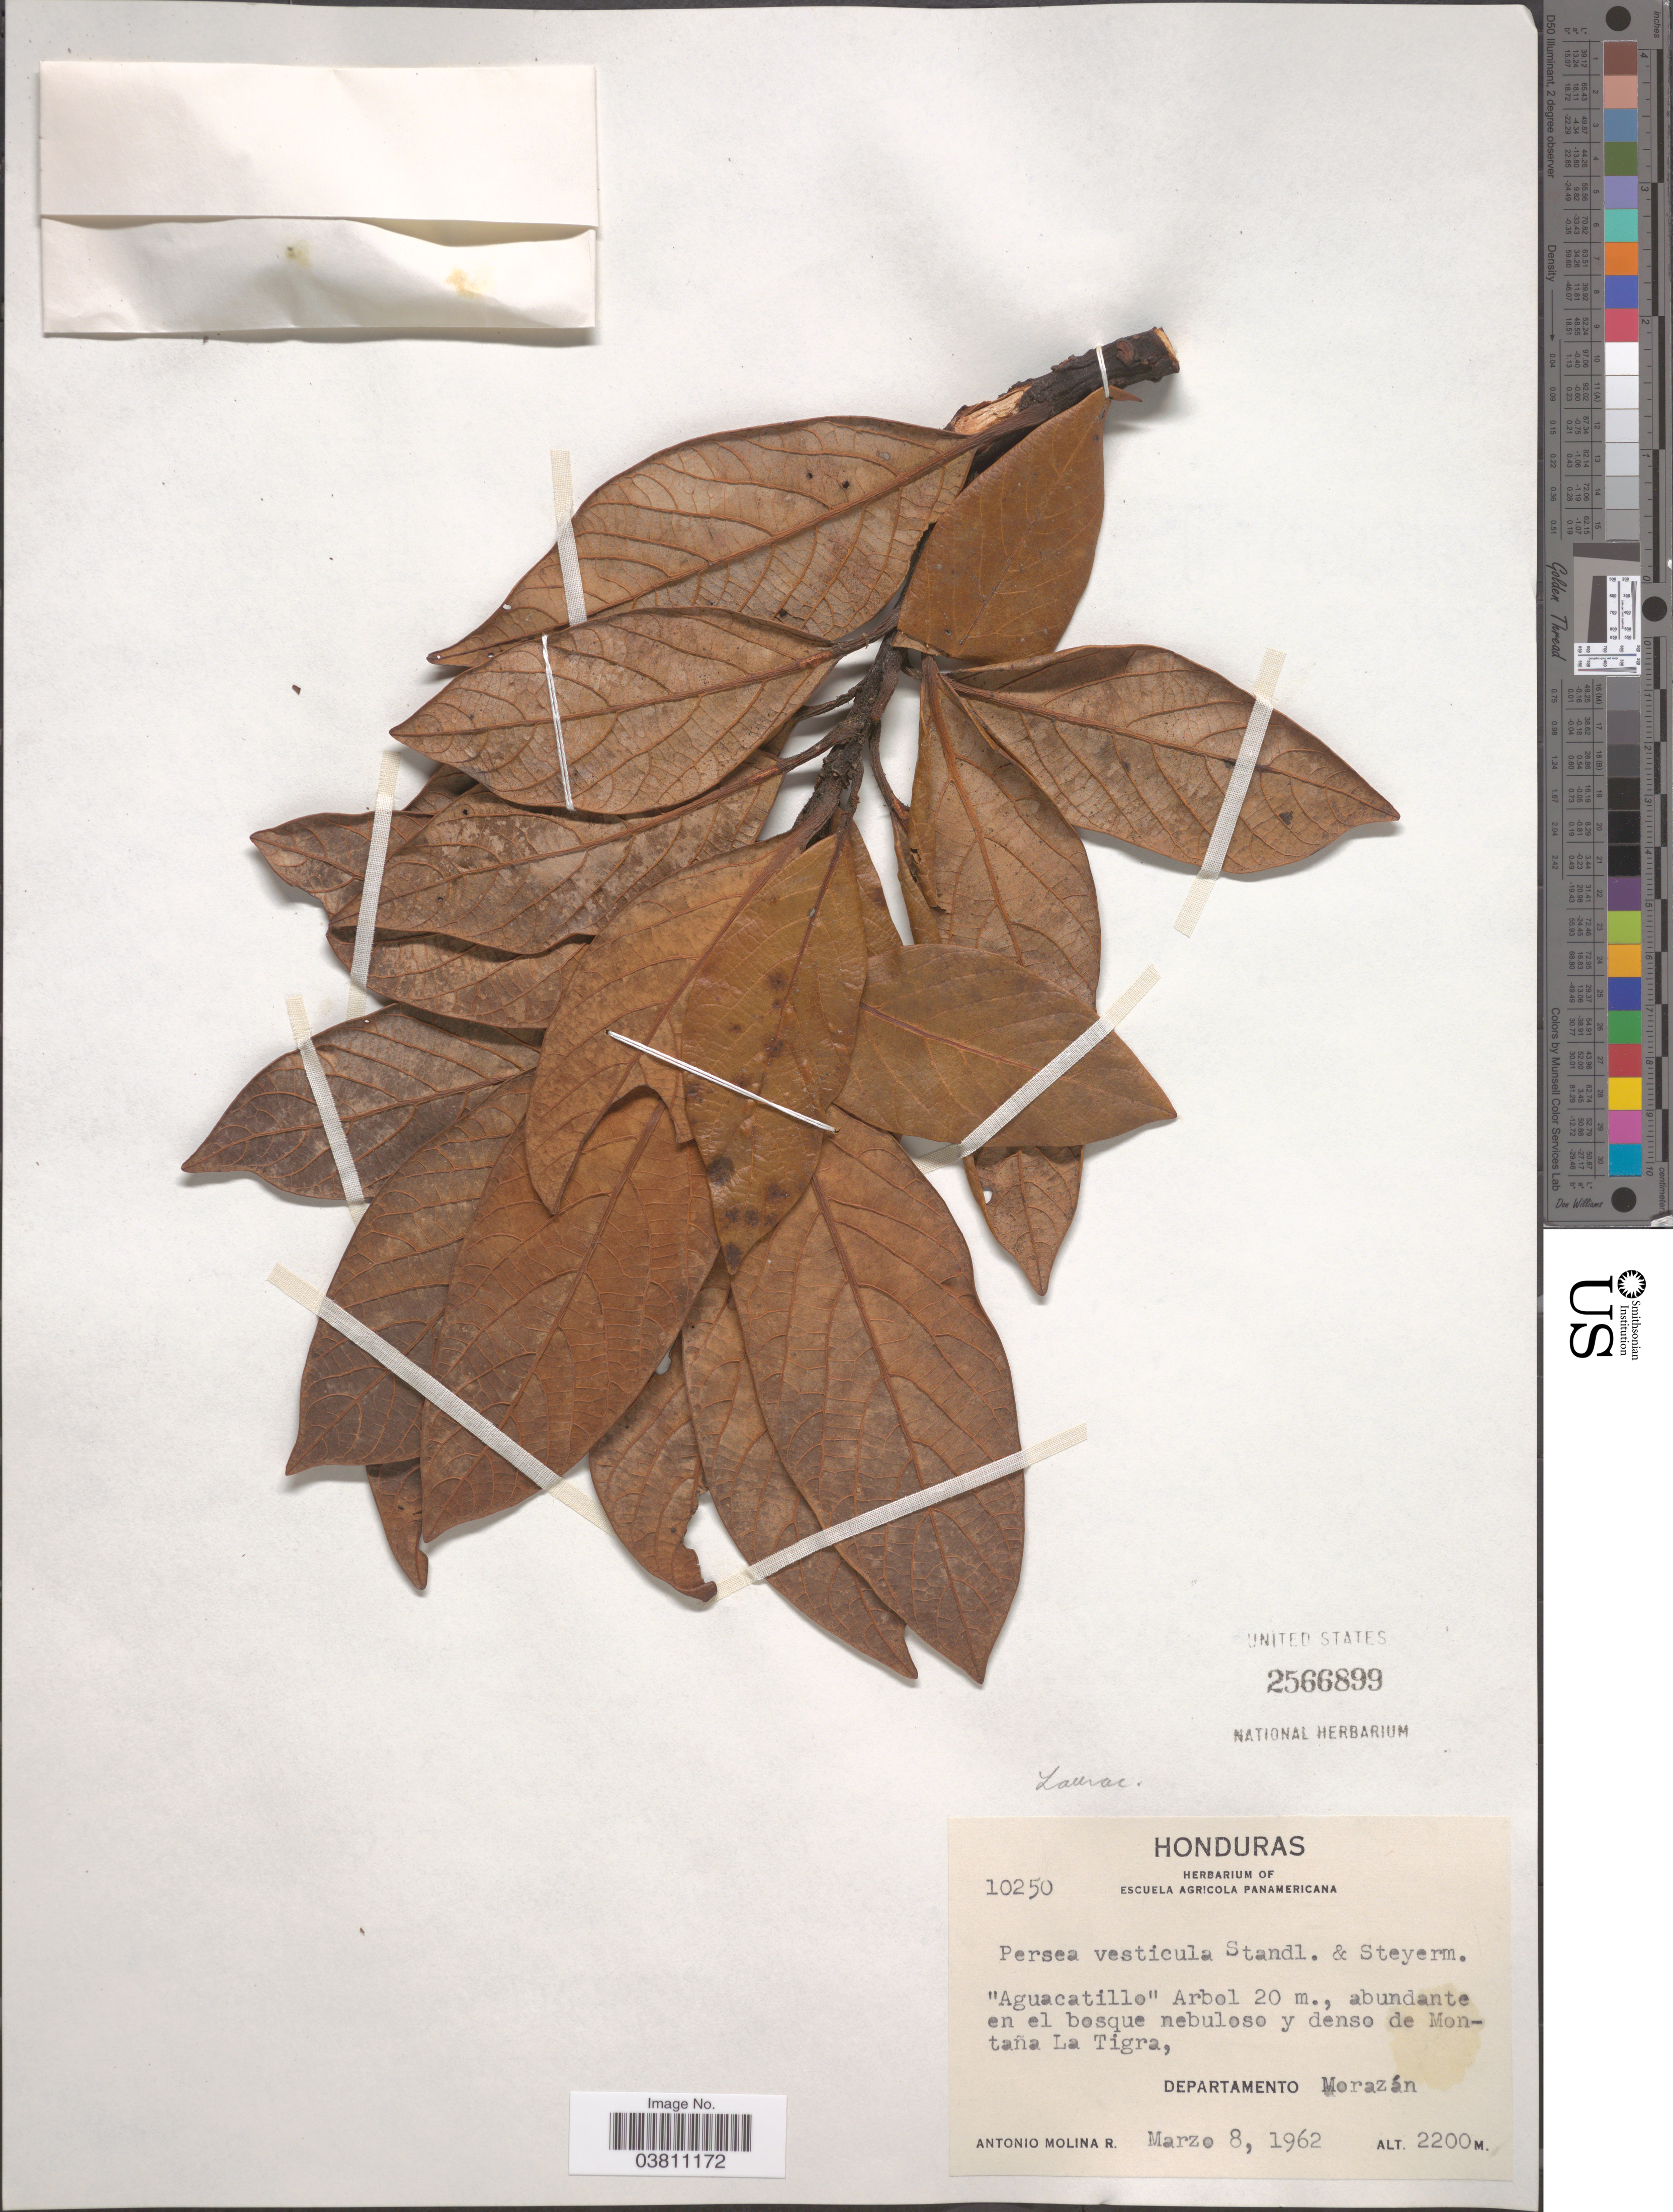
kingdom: Plantae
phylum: Tracheophyta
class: Magnoliopsida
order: Laurales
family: Lauraceae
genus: Persea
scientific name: Persea vesticula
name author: Standl. & Steyerm.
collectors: A. Molina R.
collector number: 10250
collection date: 1962-03-08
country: Honduras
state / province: Fco. Morazán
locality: Montaña La Tigra, Departamento Morazán.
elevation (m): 2200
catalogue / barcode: US 2566899